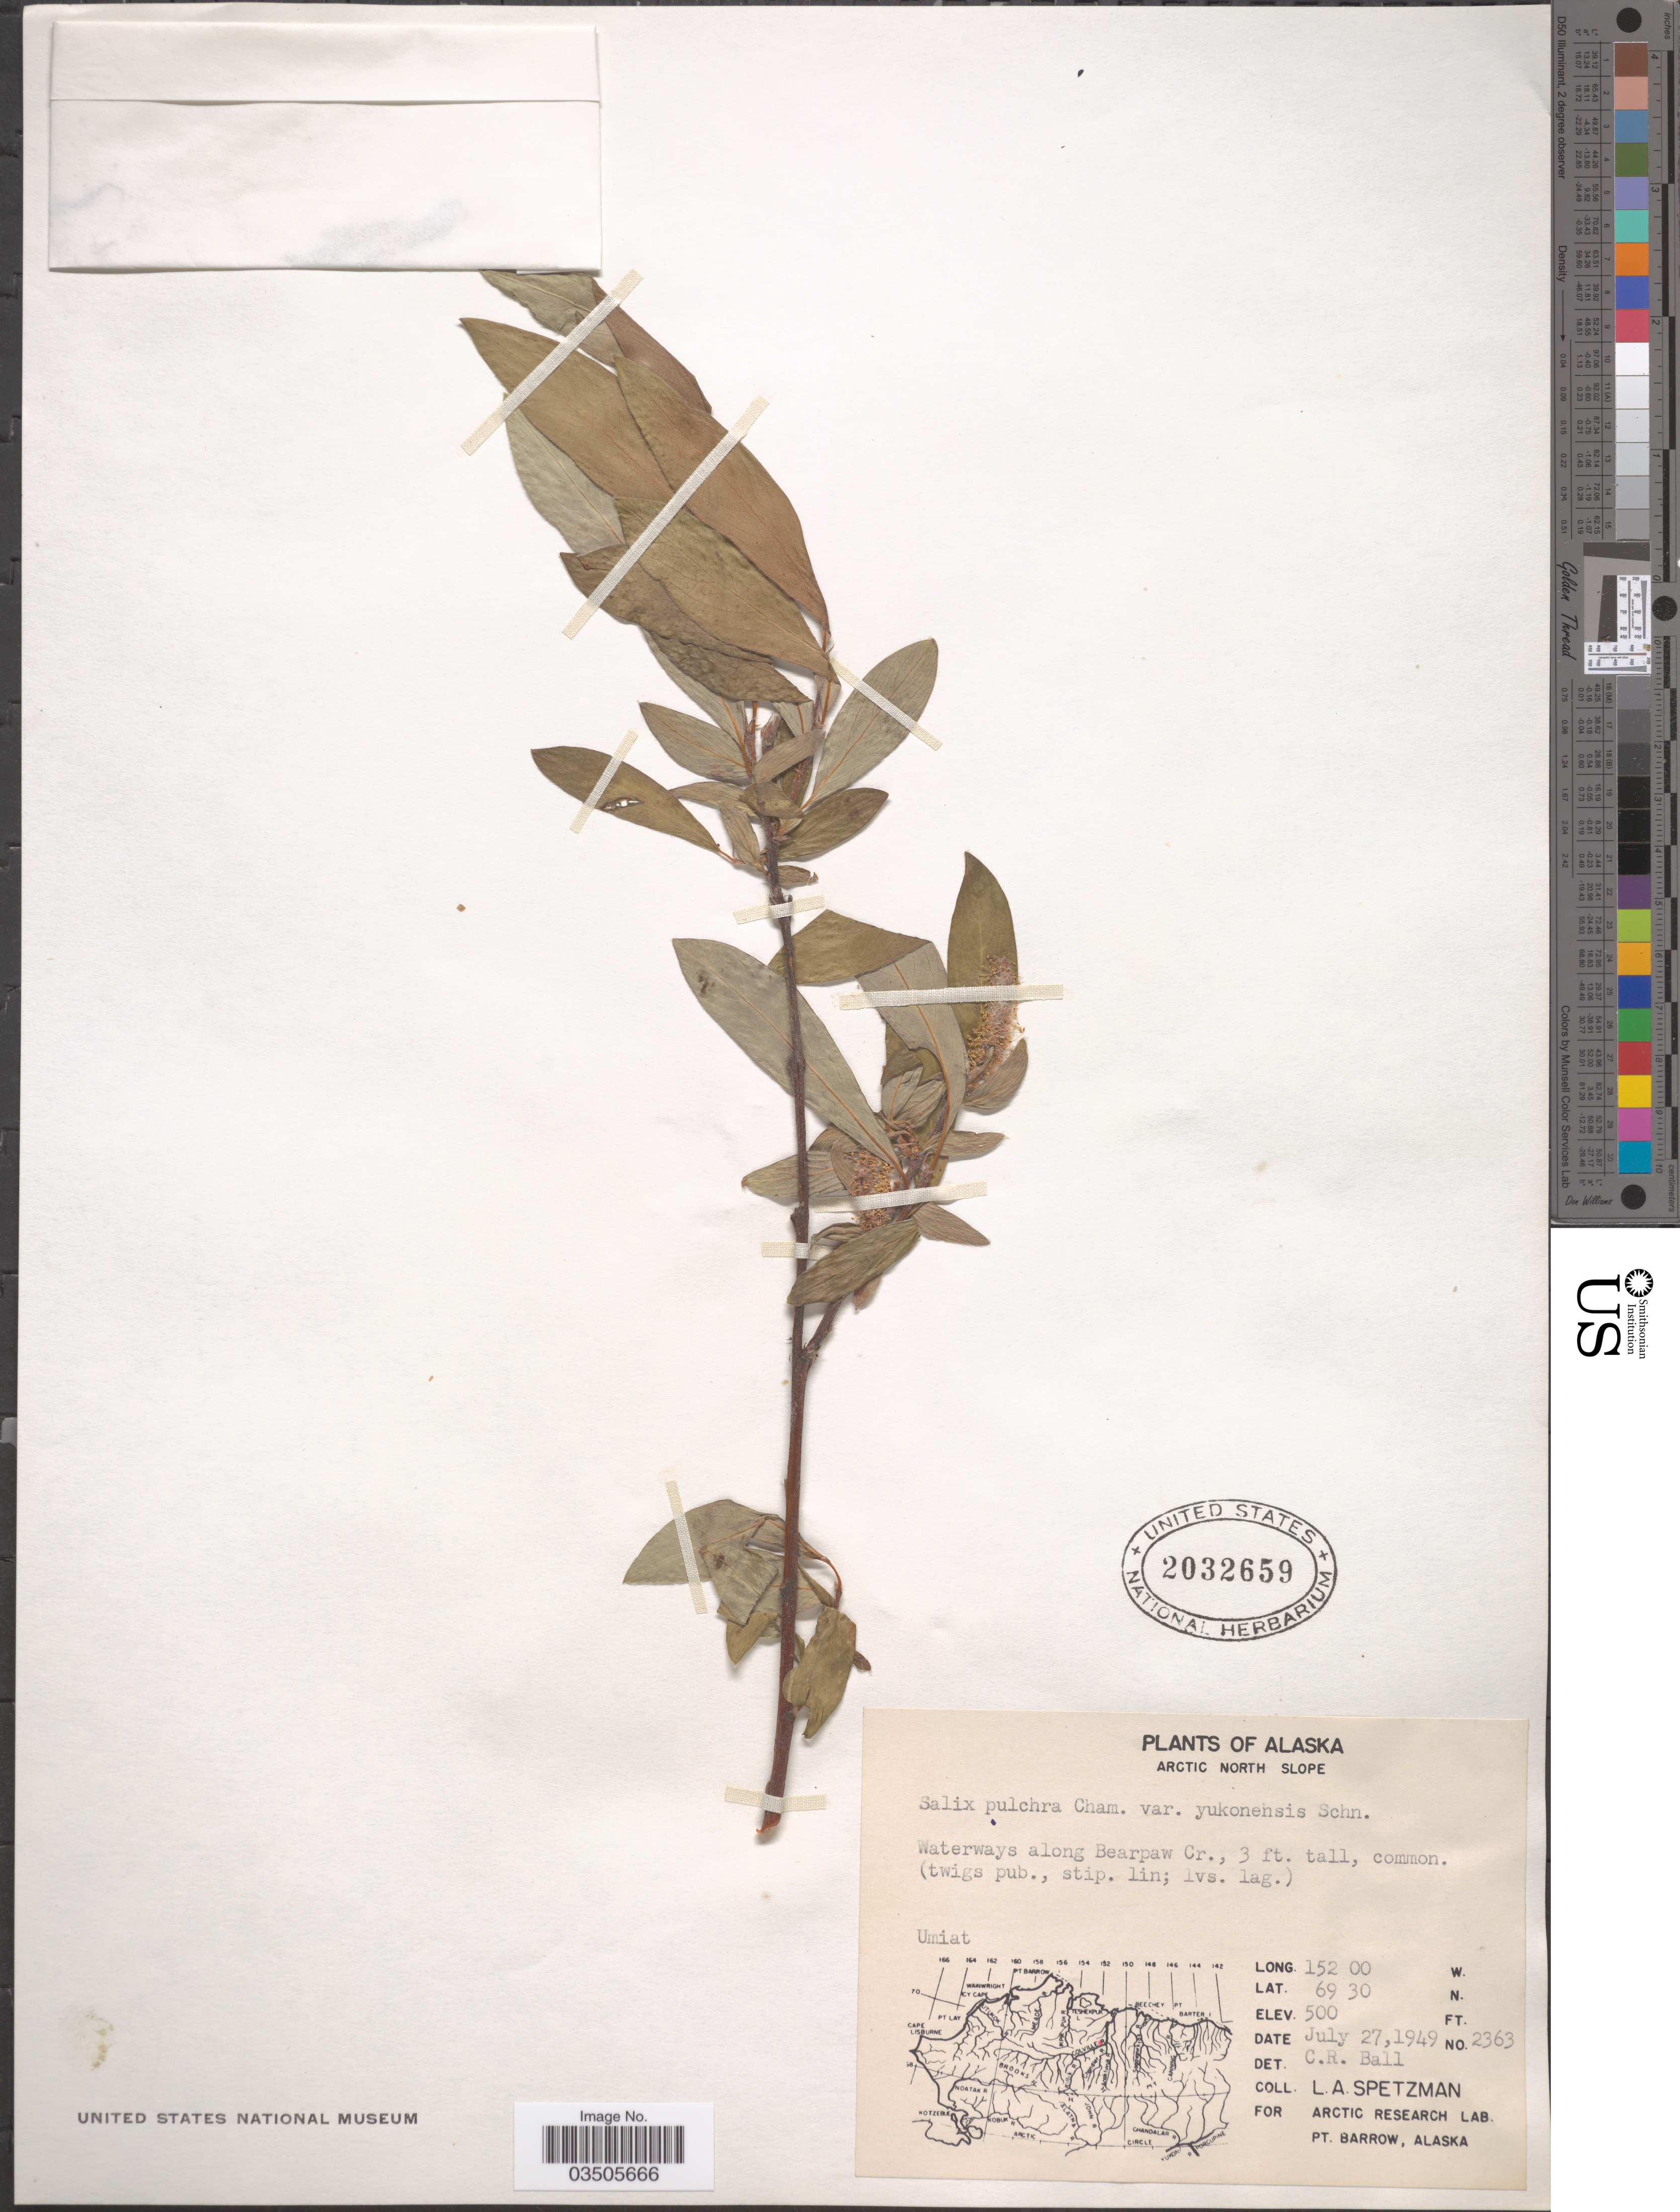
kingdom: Plantae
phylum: Tracheophyta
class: Magnoliopsida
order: Malpighiales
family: Salicaceae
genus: Salix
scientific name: Salix pulchra var. yukonensis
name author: C.K. Schneid.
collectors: L. Spetzman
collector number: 2363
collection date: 1949-07-27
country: United States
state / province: Alaska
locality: Arctic North Slope. Waterways along Bearpaw Cr. Umiat.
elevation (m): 152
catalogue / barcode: US 2032659